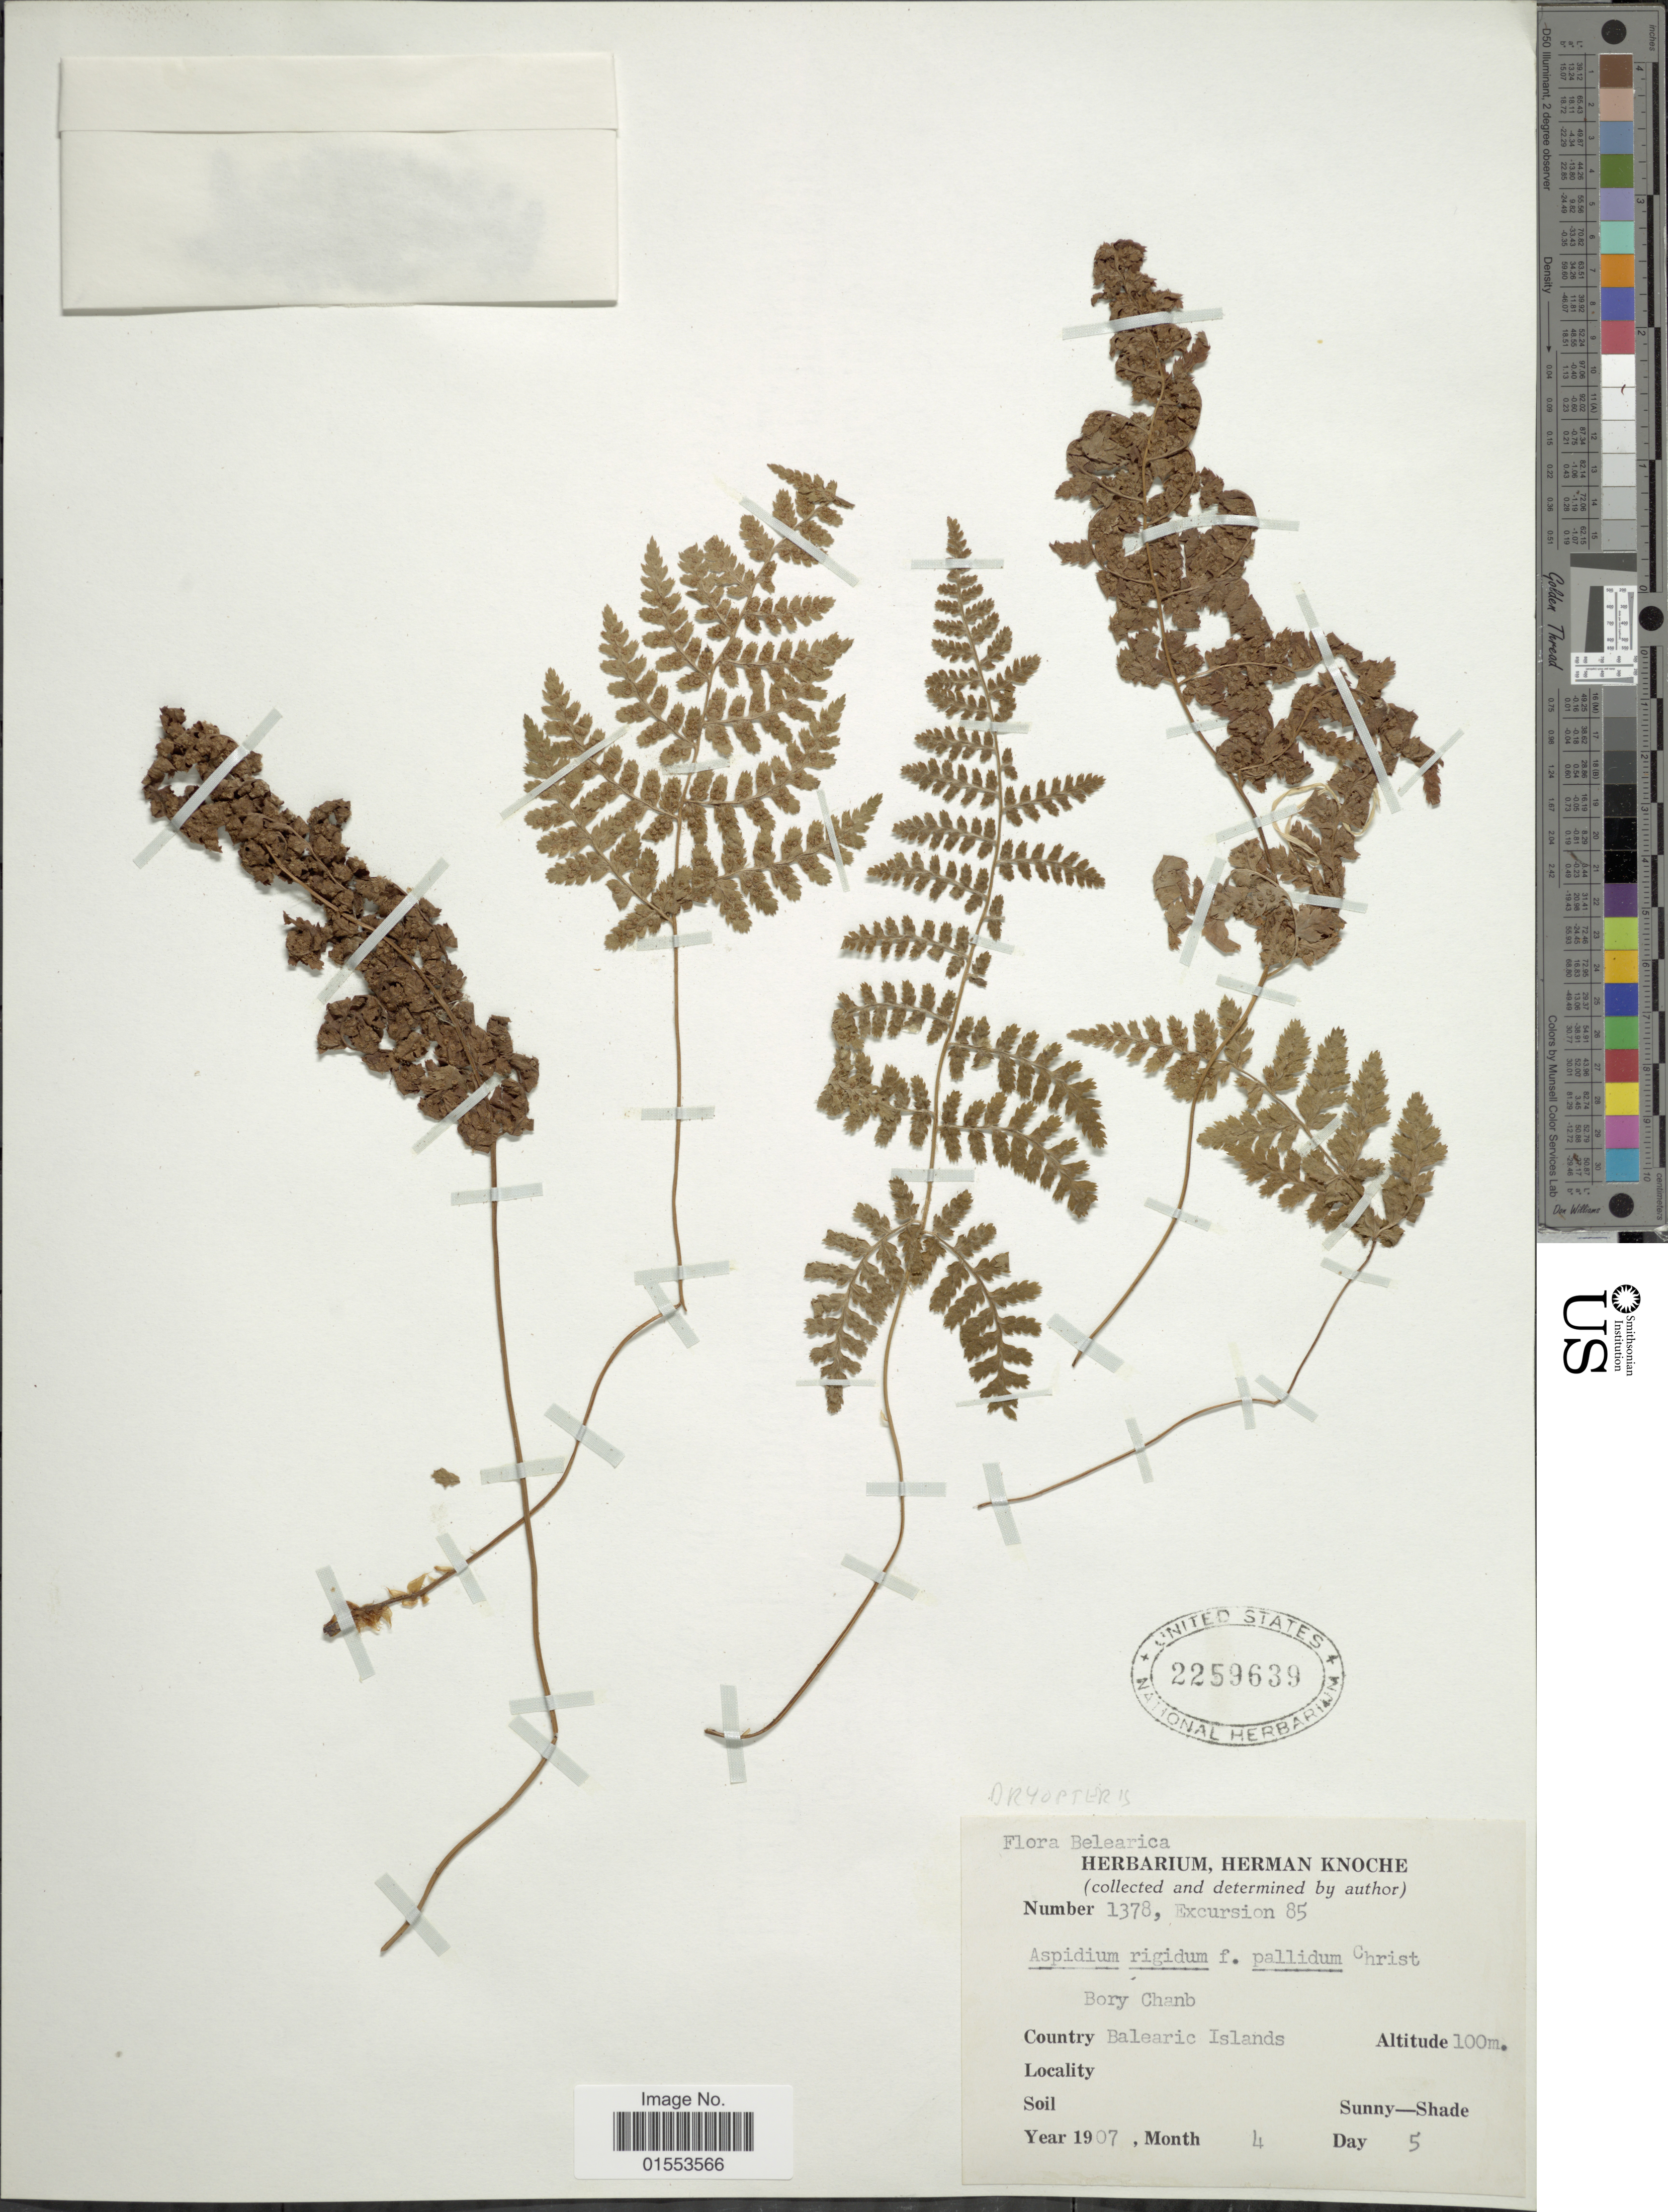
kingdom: Plantae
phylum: Tracheophyta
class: Polypodiopsida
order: Polypodiales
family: Dryopteridaceae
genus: Dryopteris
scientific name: Dryopteris rigida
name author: Underw.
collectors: ex herb. L. H. Knoche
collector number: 1378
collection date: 1907-05-05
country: Spain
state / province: Islas Baleares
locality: Balearic Islands.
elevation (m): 100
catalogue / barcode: US 259639